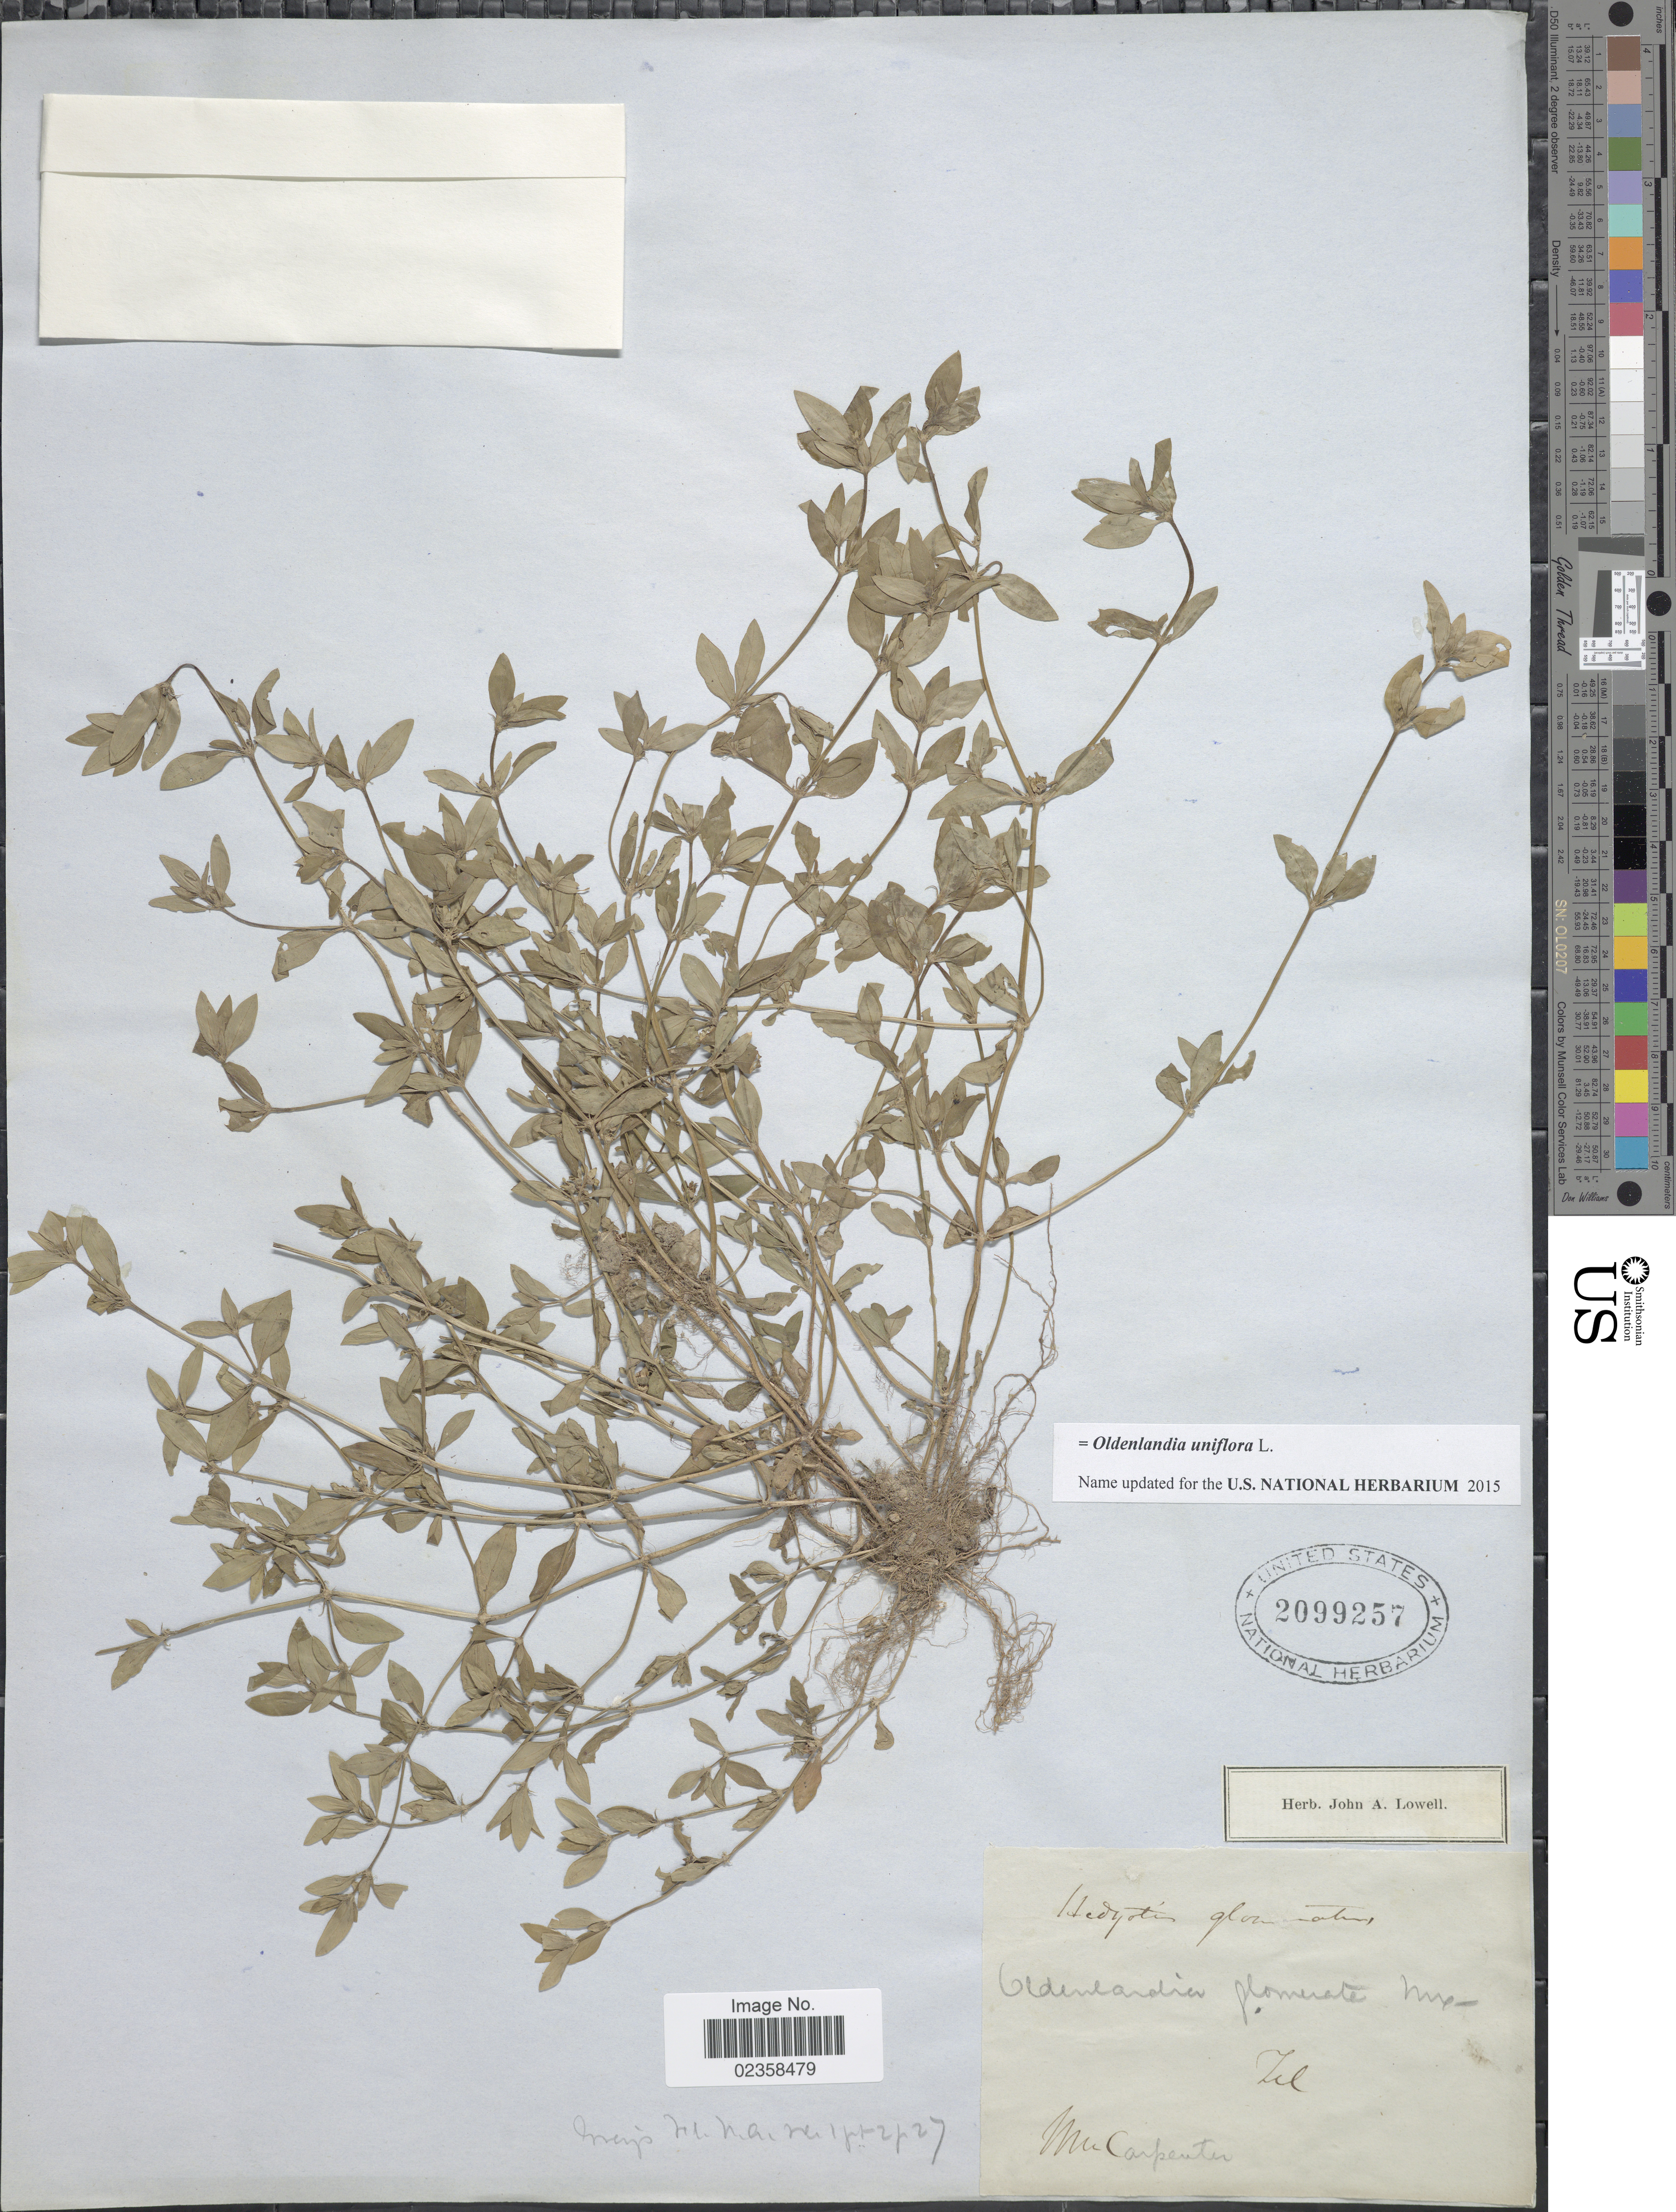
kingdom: Plantae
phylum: Tracheophyta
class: Magnoliopsida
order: Gentianales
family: Rubiaceae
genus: Oldenlandia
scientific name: Oldenlandia uniflora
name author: L.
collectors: M. Carpenter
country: United States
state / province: Florida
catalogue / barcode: US 2099257